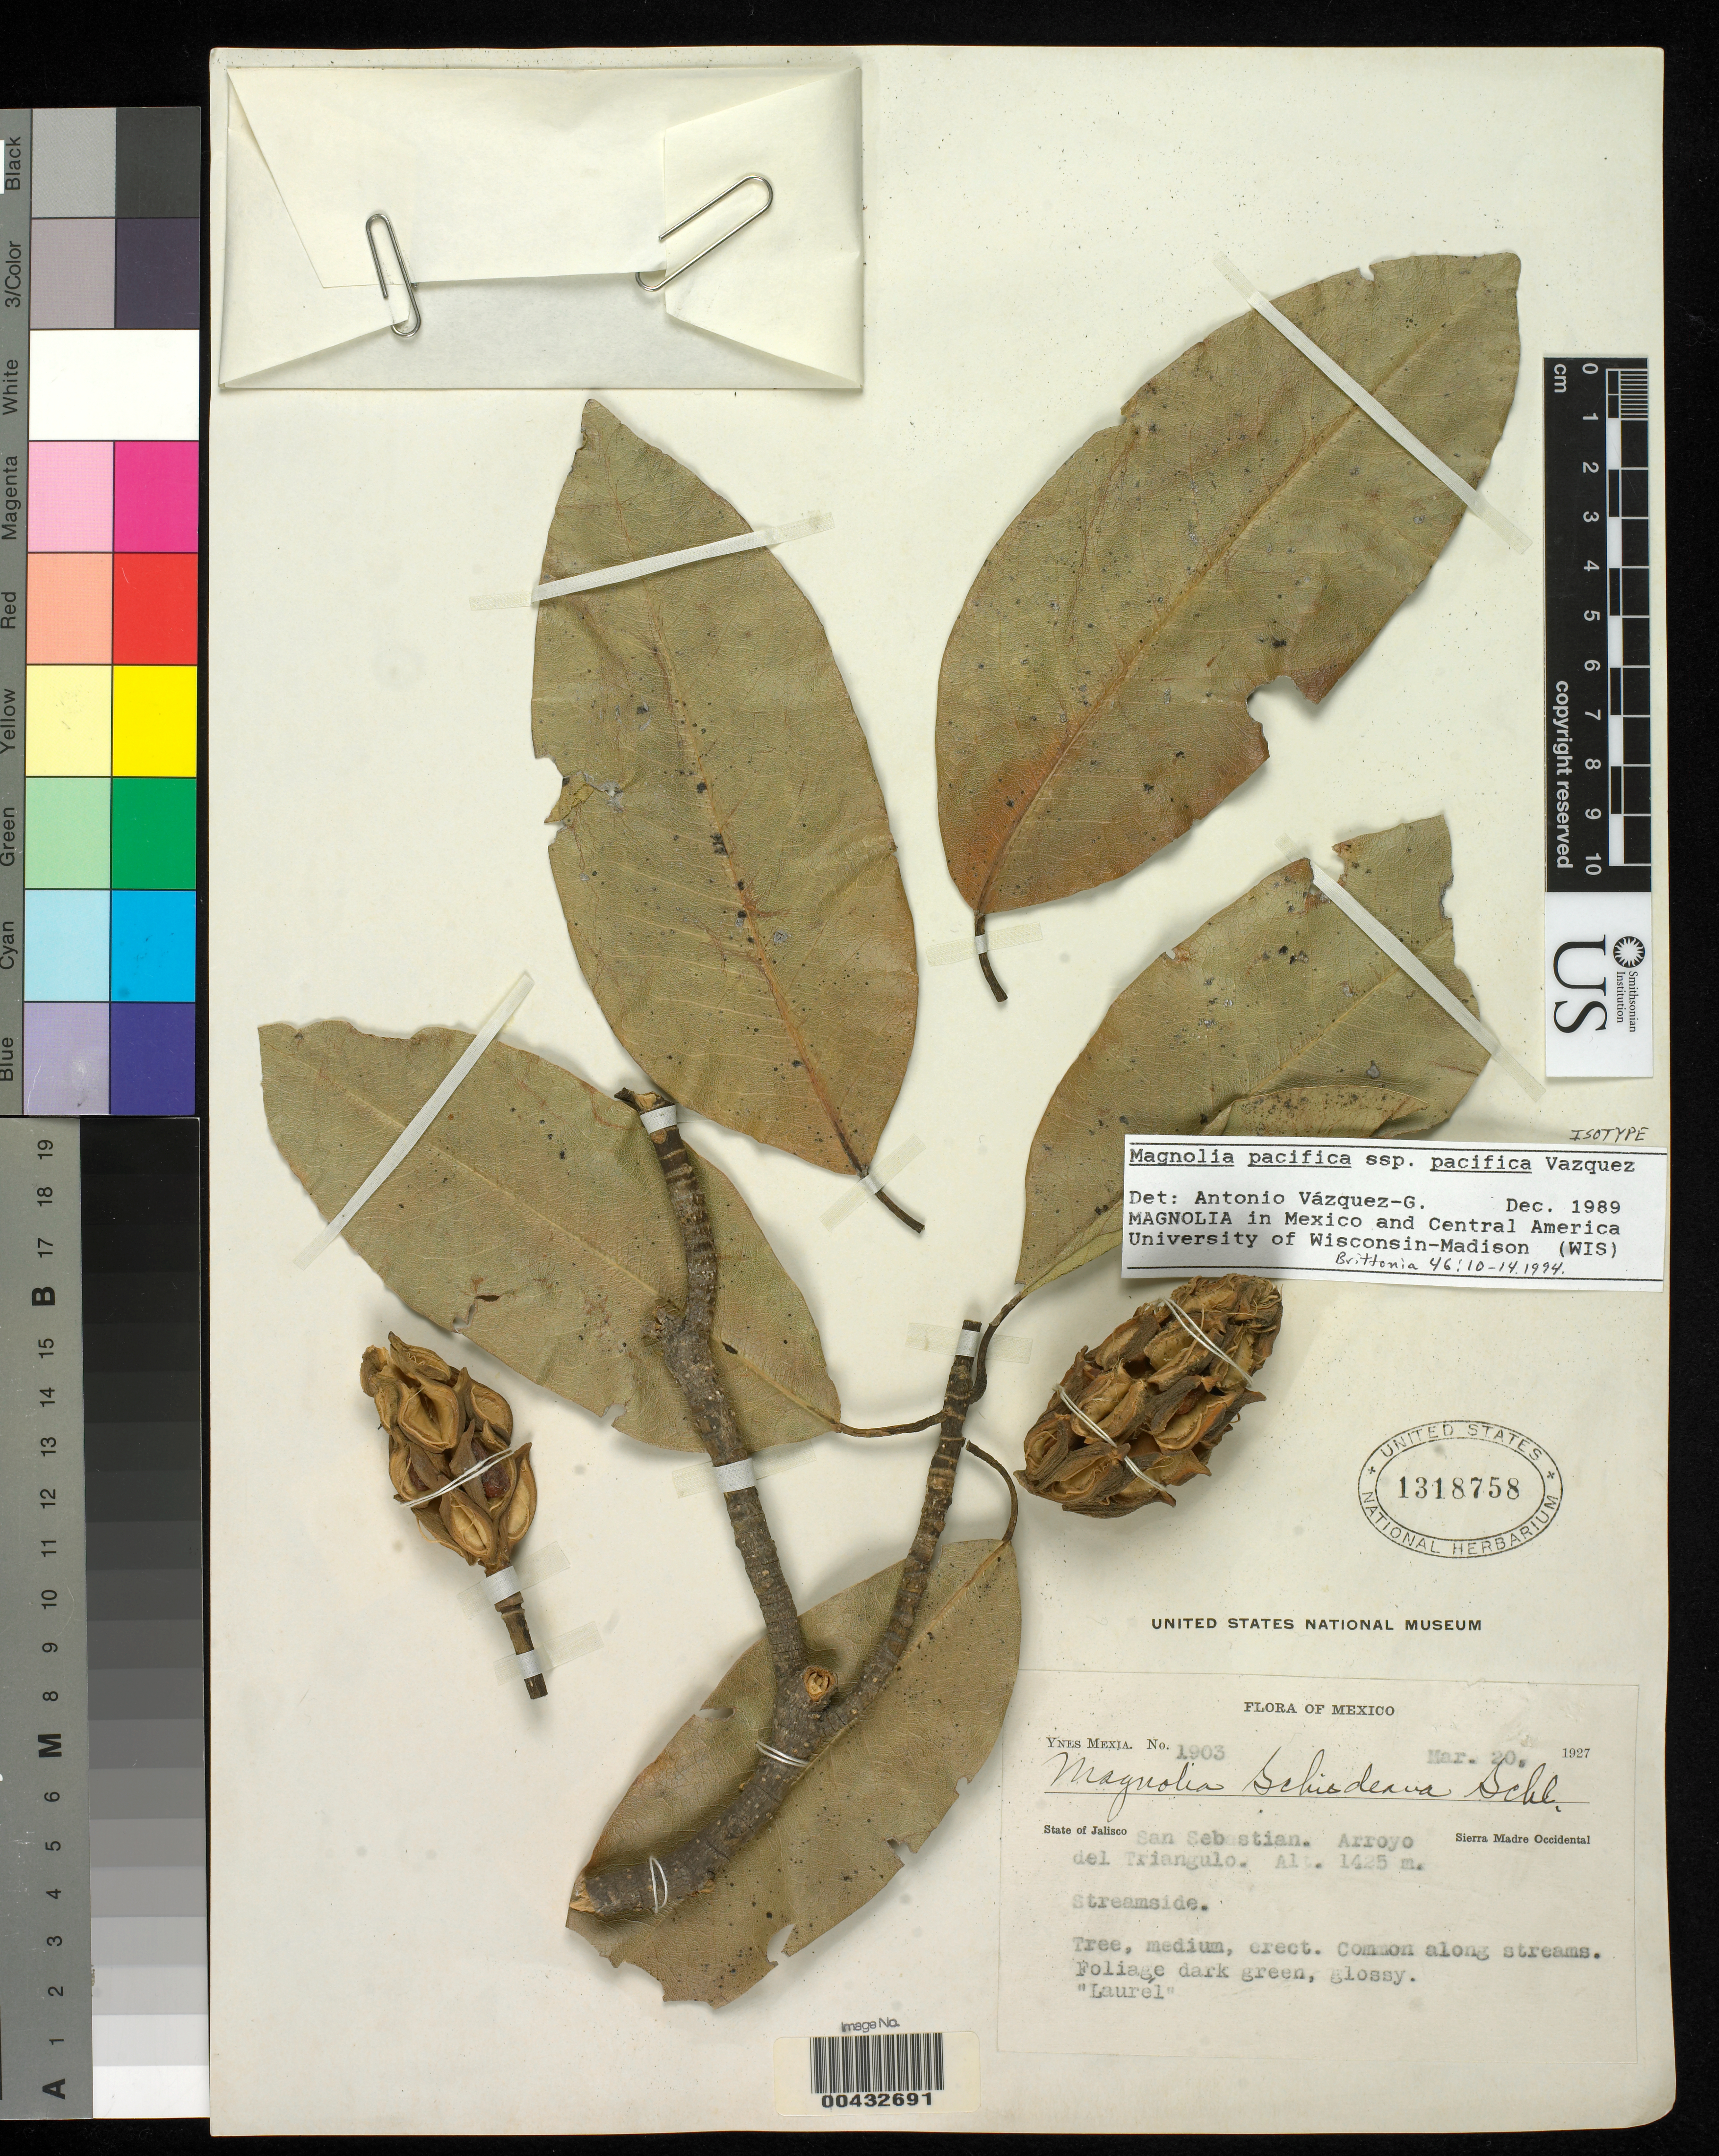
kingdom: Plantae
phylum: Tracheophyta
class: Magnoliopsida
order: Magnoliales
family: Magnoliaceae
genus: Magnolia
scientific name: Magnolia pacifica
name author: A. Vázquez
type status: Isotype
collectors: Y. Mexia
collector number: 1903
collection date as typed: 20 Mar 1927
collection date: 1927-03-20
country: Mexico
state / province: Jalisco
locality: San Sebastian, Arroyo del Triangulo, Sierra Madre Occidental.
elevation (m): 1425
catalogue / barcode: US 1318758